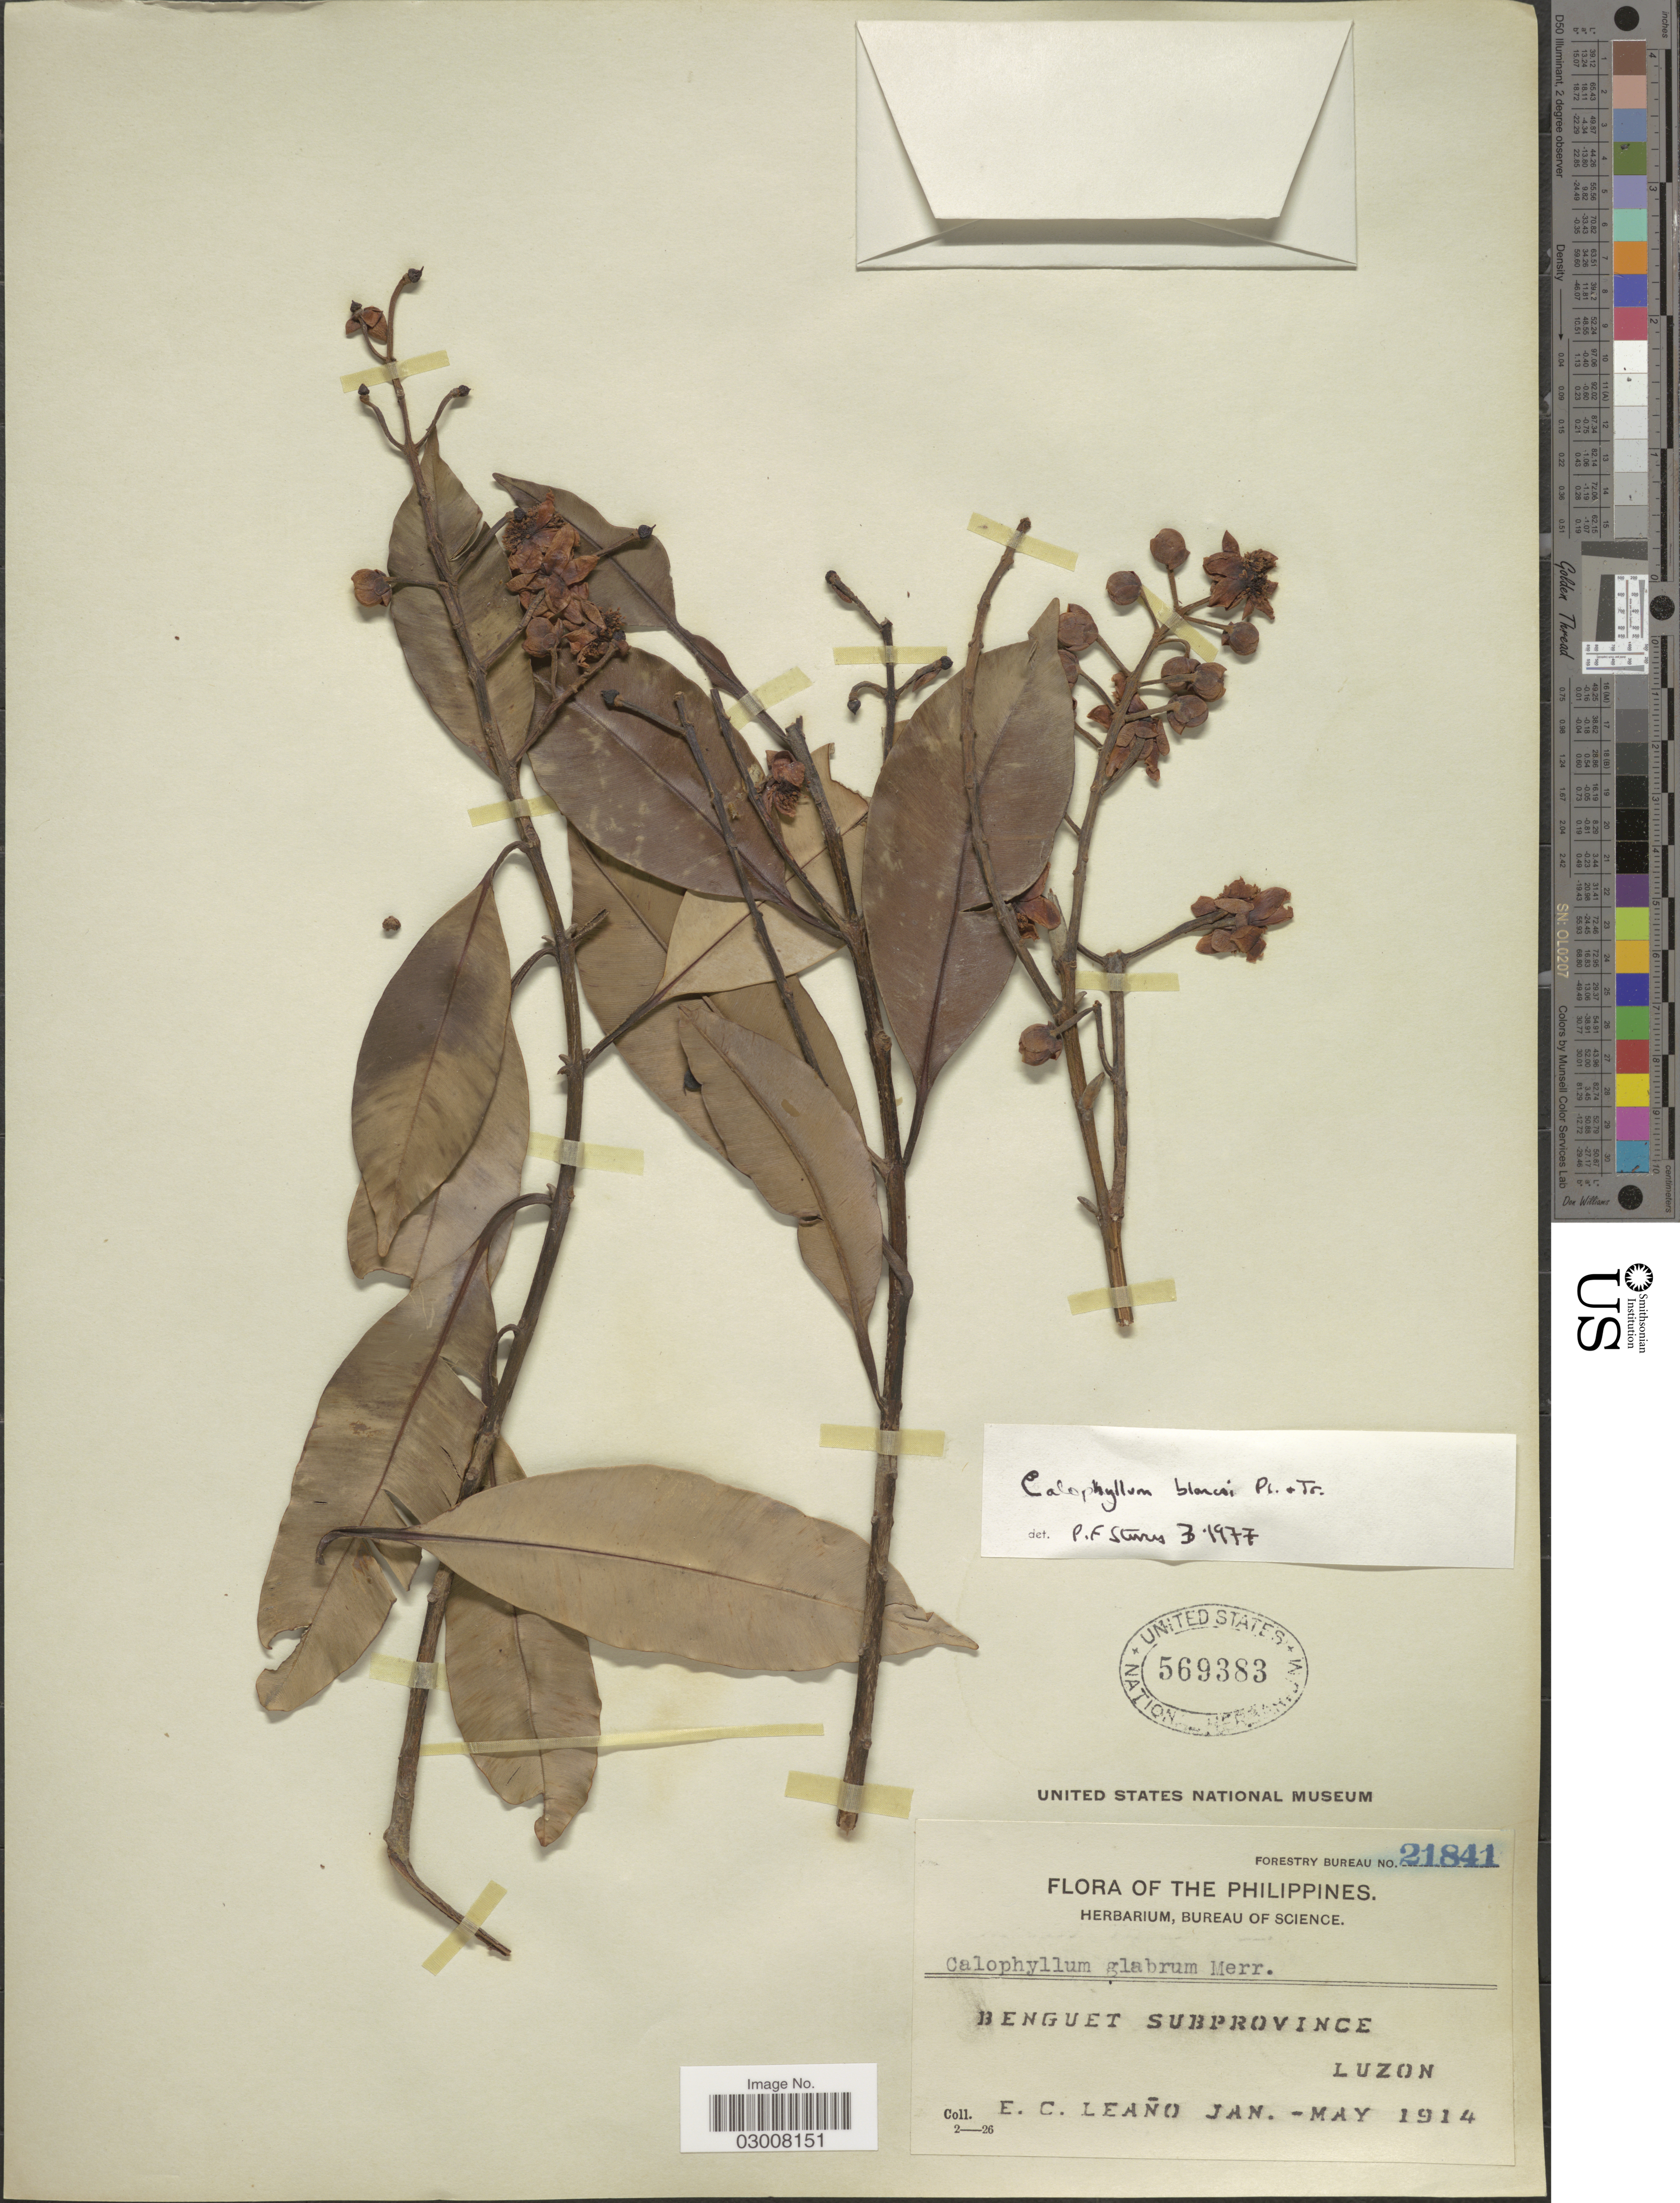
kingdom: Plantae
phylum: Tracheophyta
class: Magnoliopsida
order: Malpighiales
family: Calophyllaceae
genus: Calophyllum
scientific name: Calophyllum blancoi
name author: Planch. & Triana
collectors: E. Leano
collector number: Forestry Bureau 21841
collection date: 1914-01/1914-05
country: Philippines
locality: Benguet Subprovince, Luzon.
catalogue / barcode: US 569383